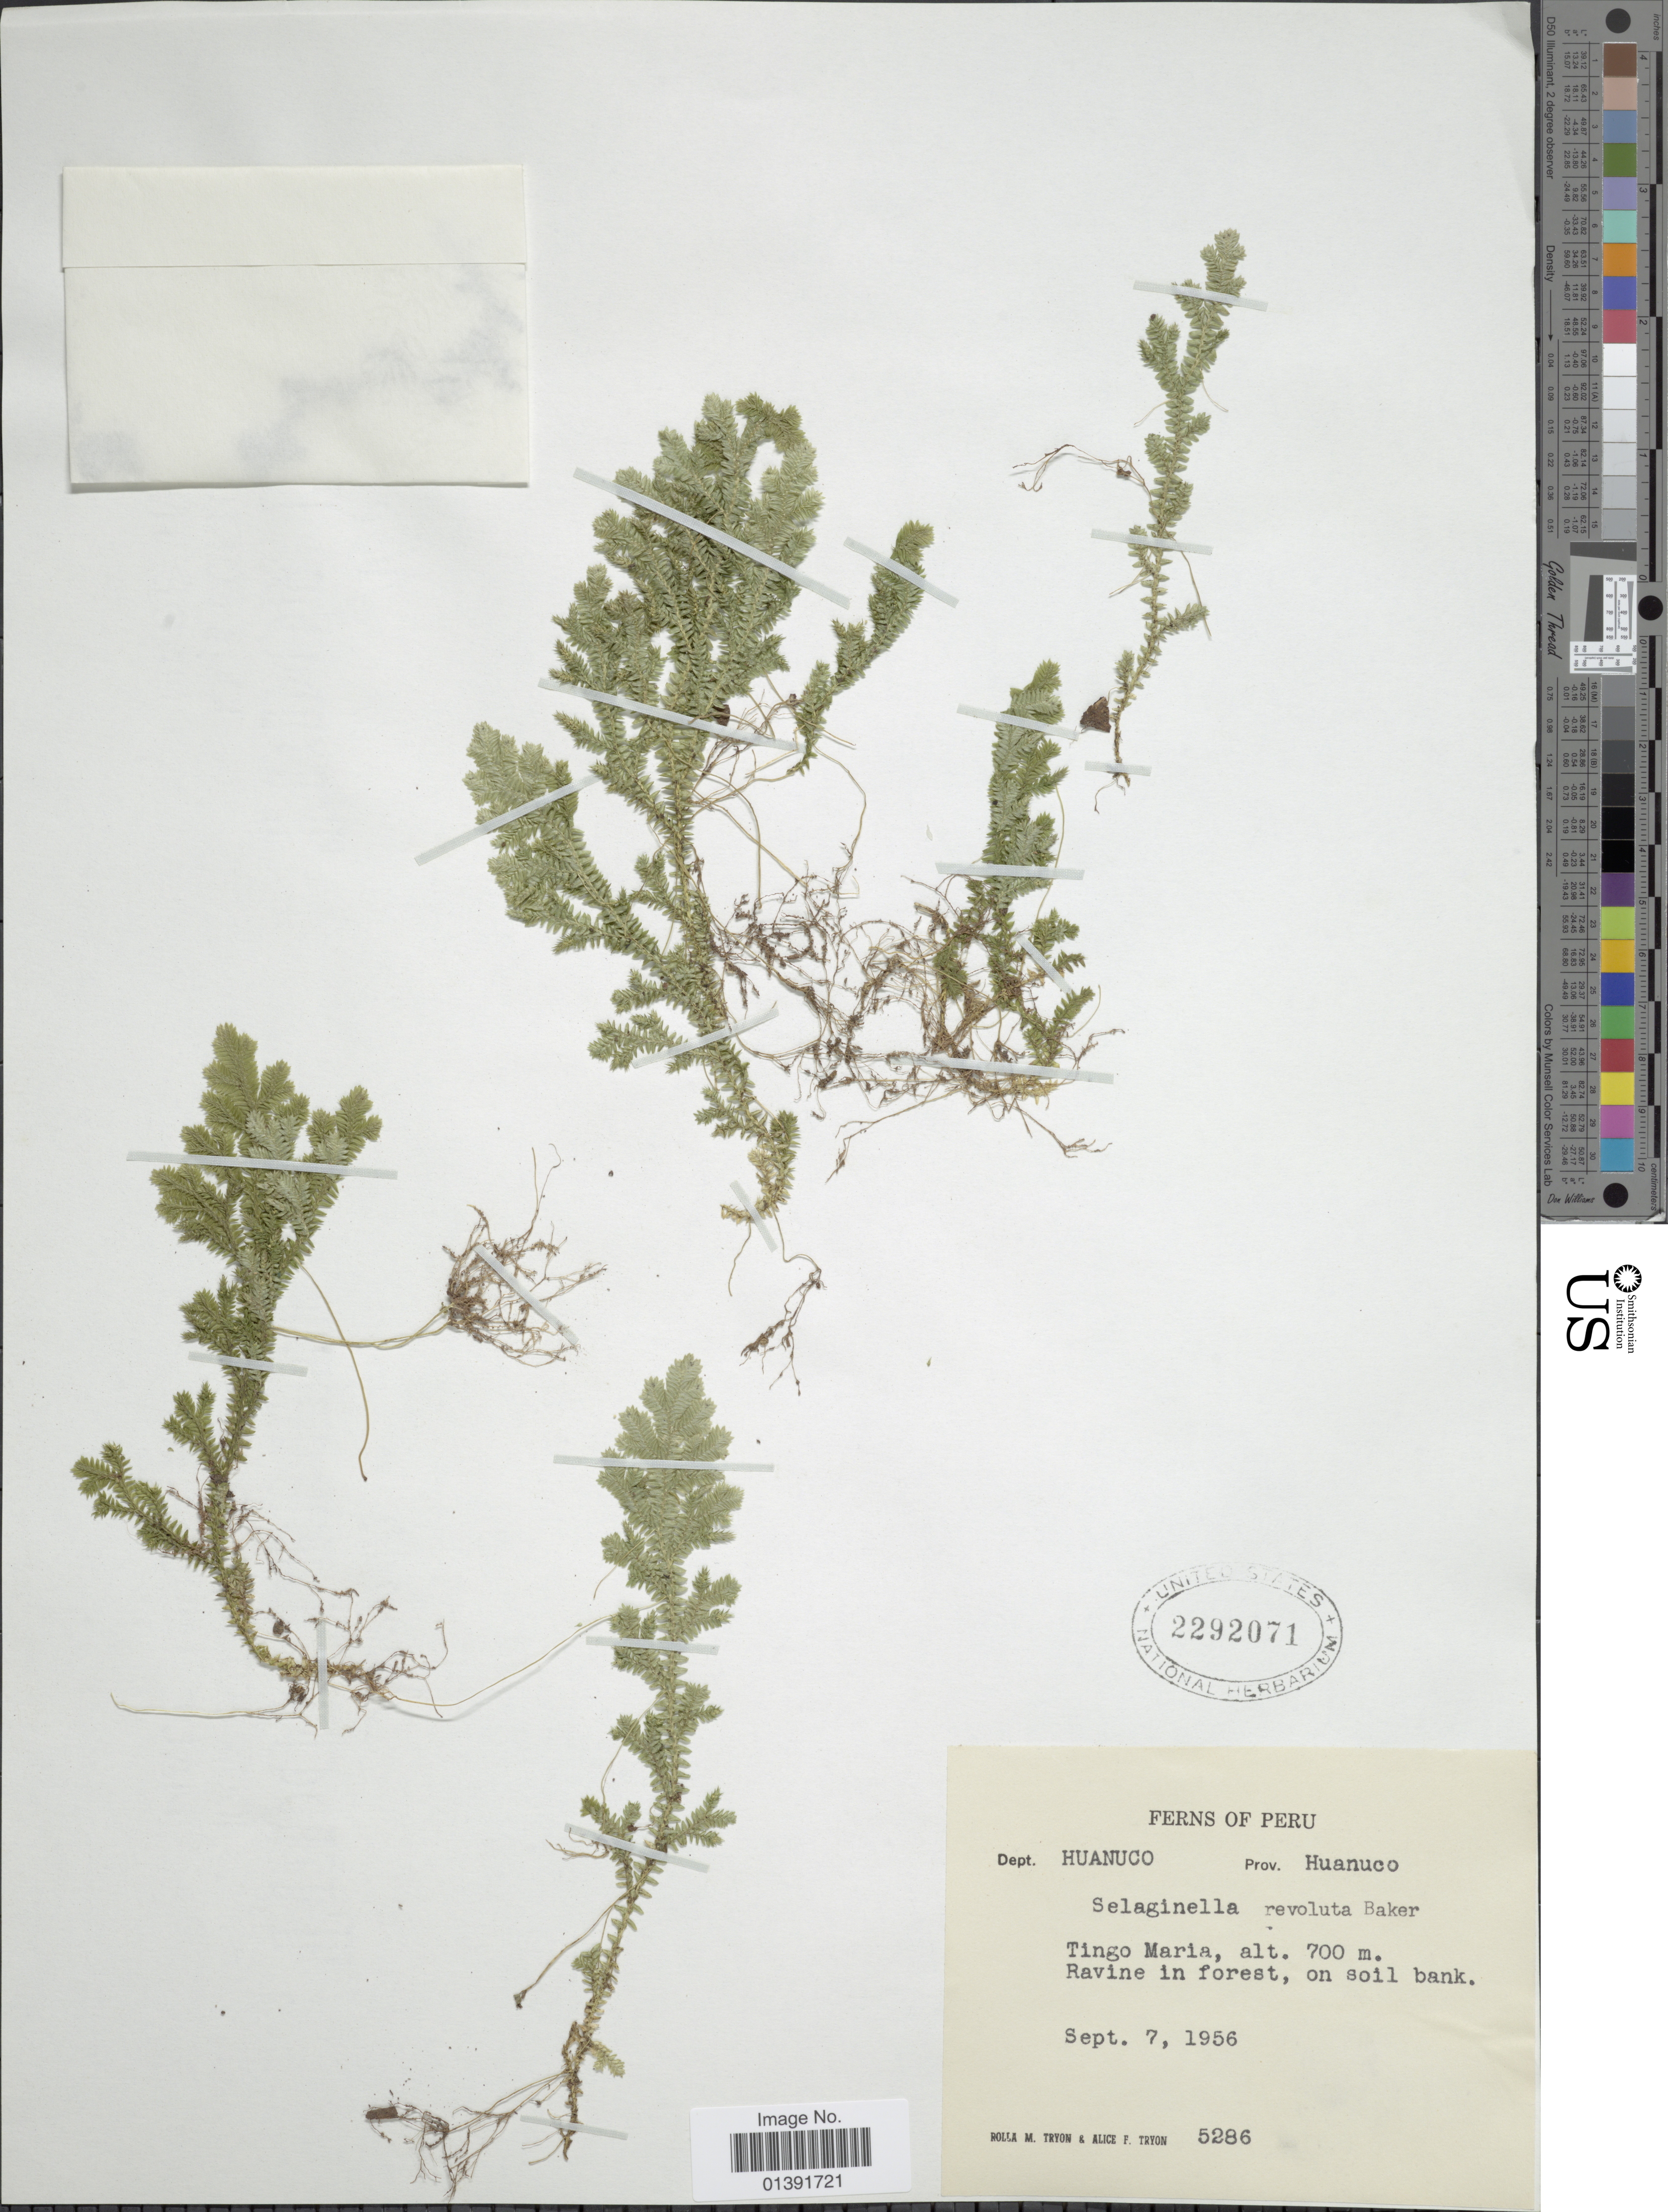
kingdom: Plantae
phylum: Tracheophyta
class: Lycopodiopsida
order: Selaginellales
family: Selaginellaceae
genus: Selaginella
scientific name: Selaginella revoluta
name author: Baker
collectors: R. M. Tryon & A. F. Tryon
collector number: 5286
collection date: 1956-09-07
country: Peru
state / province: Huánuco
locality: Tingo Maria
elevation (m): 700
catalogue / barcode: US 2292071